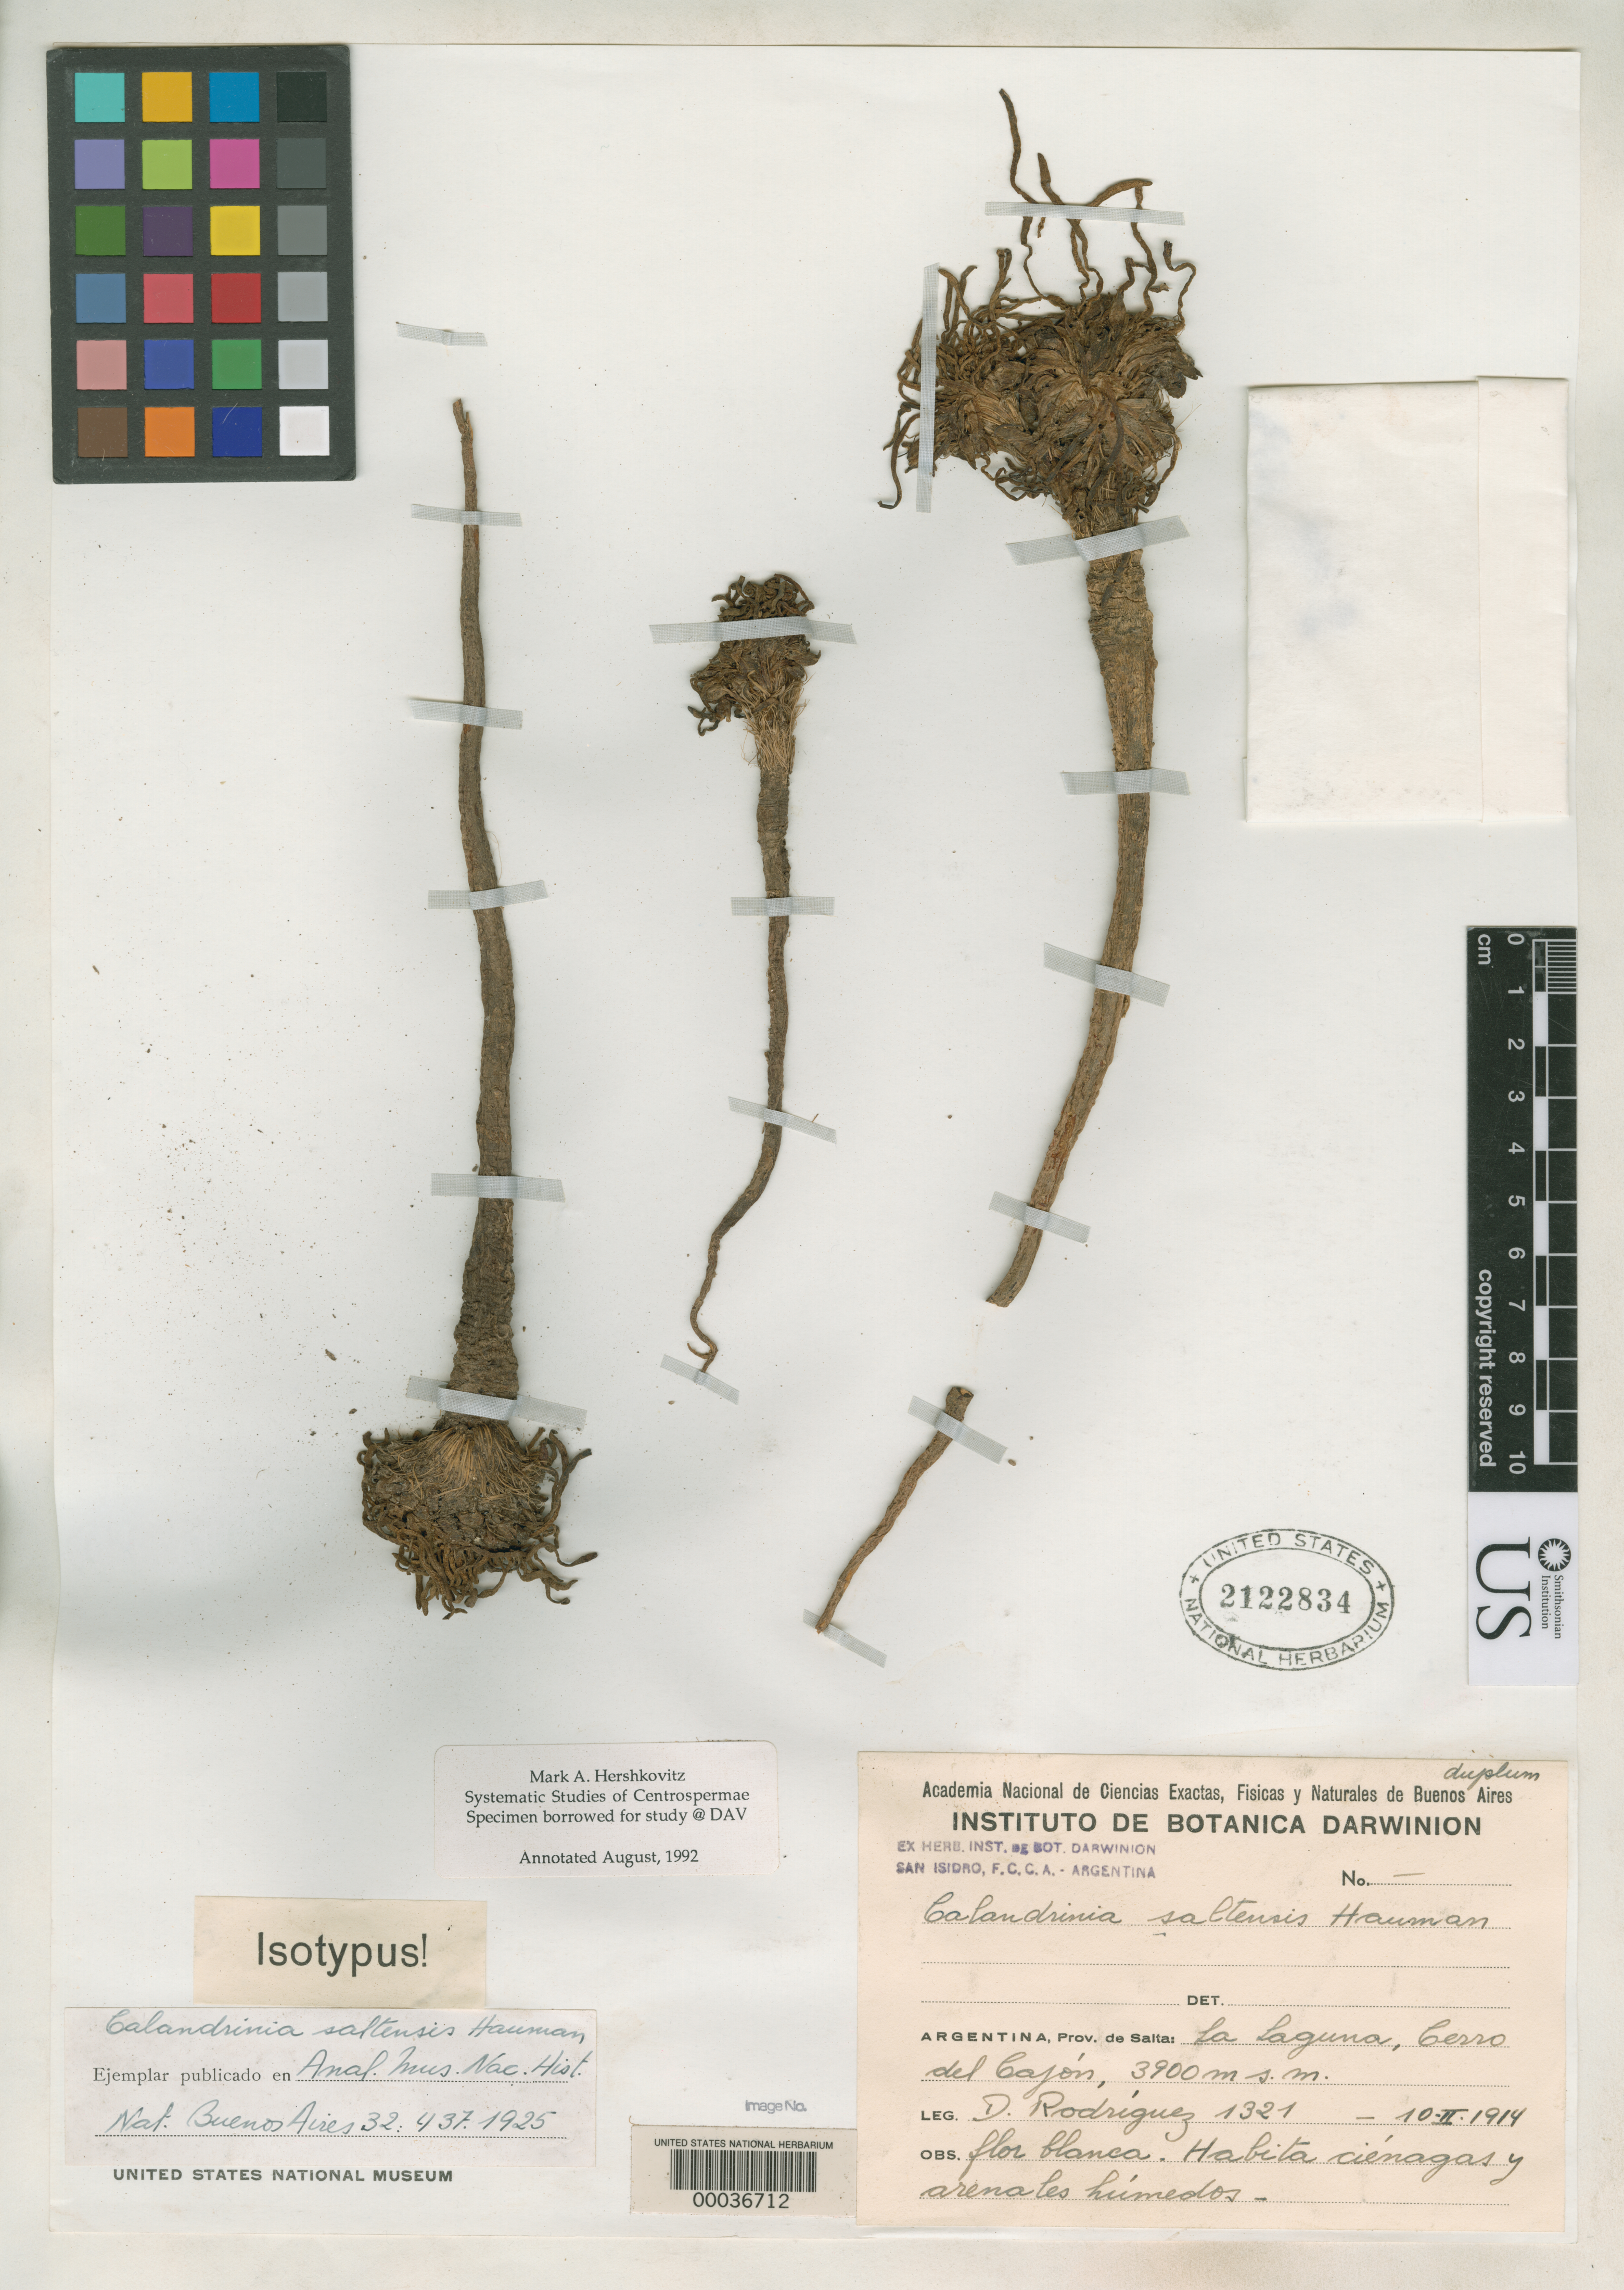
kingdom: Plantae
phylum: Tracheophyta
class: Magnoliopsida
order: Caryophyllales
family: Montiaceae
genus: Calandrinia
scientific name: Calandrinia saltensis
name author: Hauman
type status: Isotype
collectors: D. Rodriguez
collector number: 1321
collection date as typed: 10 Feb 1914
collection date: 1914-02-10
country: Argentina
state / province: Salta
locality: La Laguna, Cerro del Cajon.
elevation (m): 3900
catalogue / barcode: US 2122834